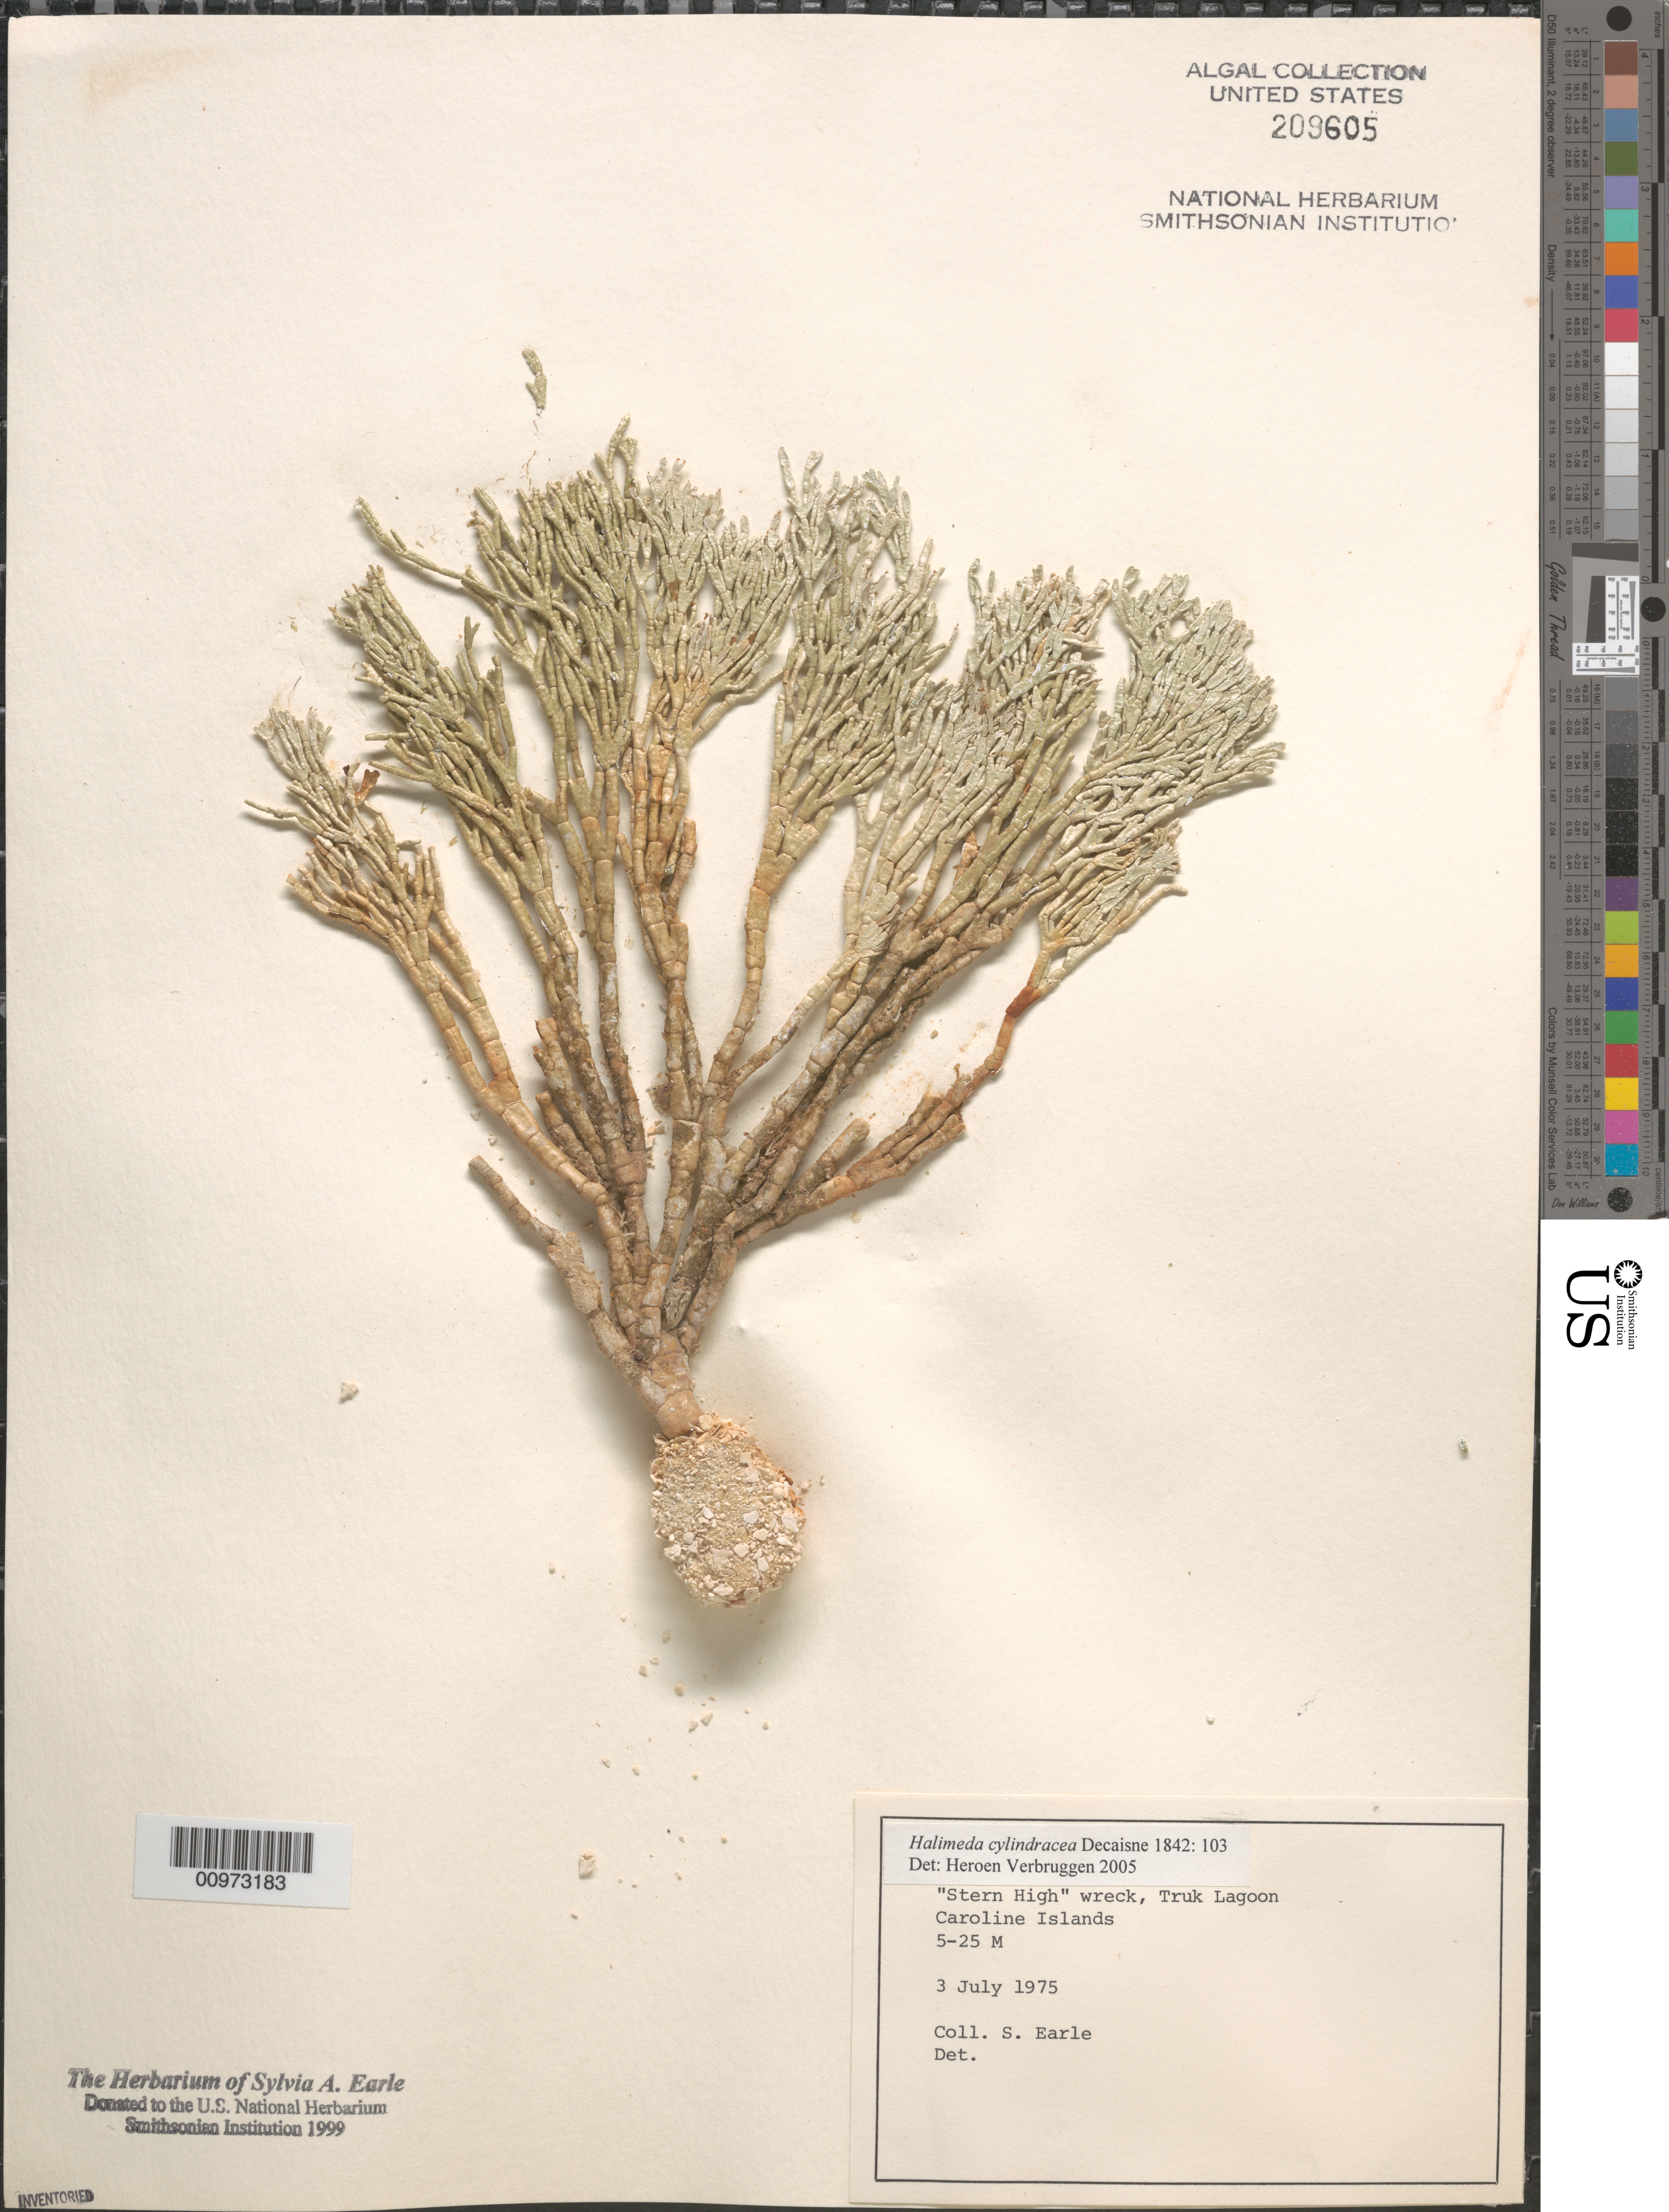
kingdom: Plantae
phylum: Chlorophyta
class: Ulvophyceae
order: Bryopsidales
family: Halimedaceae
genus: Halimeda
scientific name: Halimeda cylindracea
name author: Decne.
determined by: Verbruggen, H.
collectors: S. A. Earle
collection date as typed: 03 Jul 1975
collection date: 1975-07-03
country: Micronesia, Federated States of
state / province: Truk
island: Truk (Chuuk) Is.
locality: Chuuk Lagoon (Truk Lagoon), "stern high" shipwreck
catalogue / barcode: US 209605